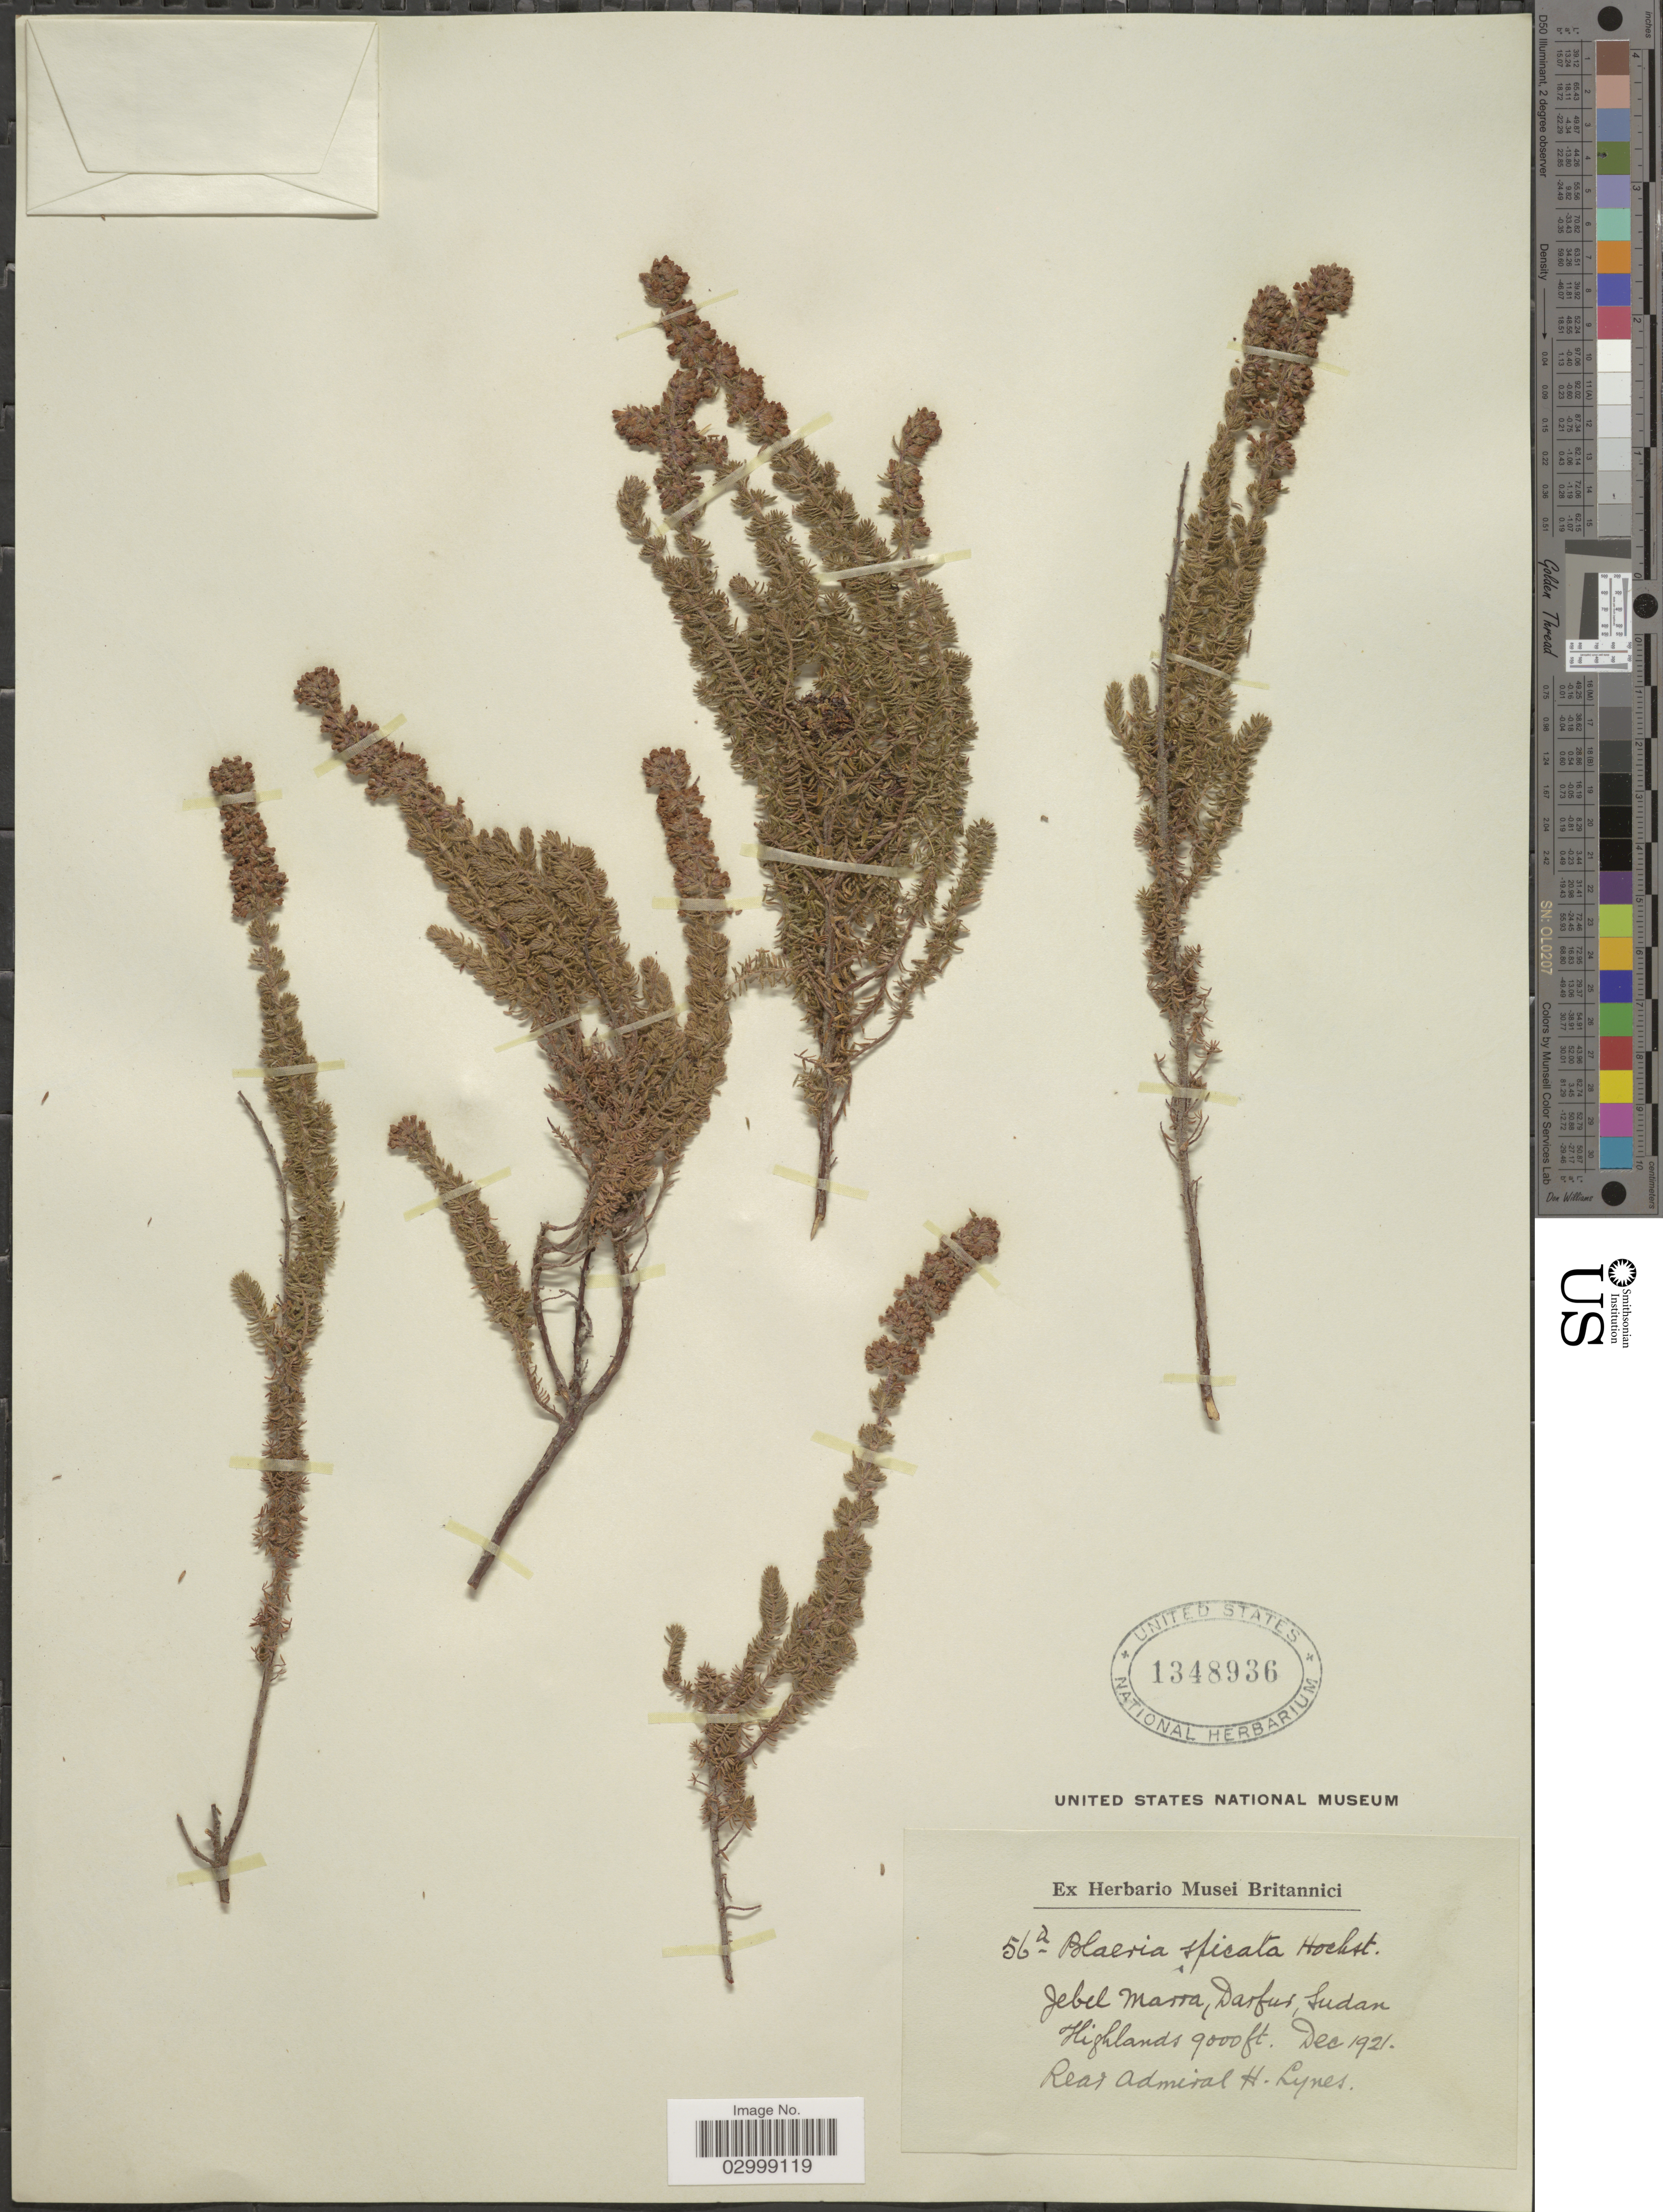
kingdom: Plantae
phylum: Tracheophyta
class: Magnoliopsida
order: Ericales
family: Ericaceae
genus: Blaeria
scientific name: Blaeria spicata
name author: Hochst. ex A. Rich.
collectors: H. Lynes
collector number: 56A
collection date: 1921-12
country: Sudan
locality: Jebel Marra, Darfur, Sudan Highlands.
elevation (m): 2743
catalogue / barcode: US 1348936